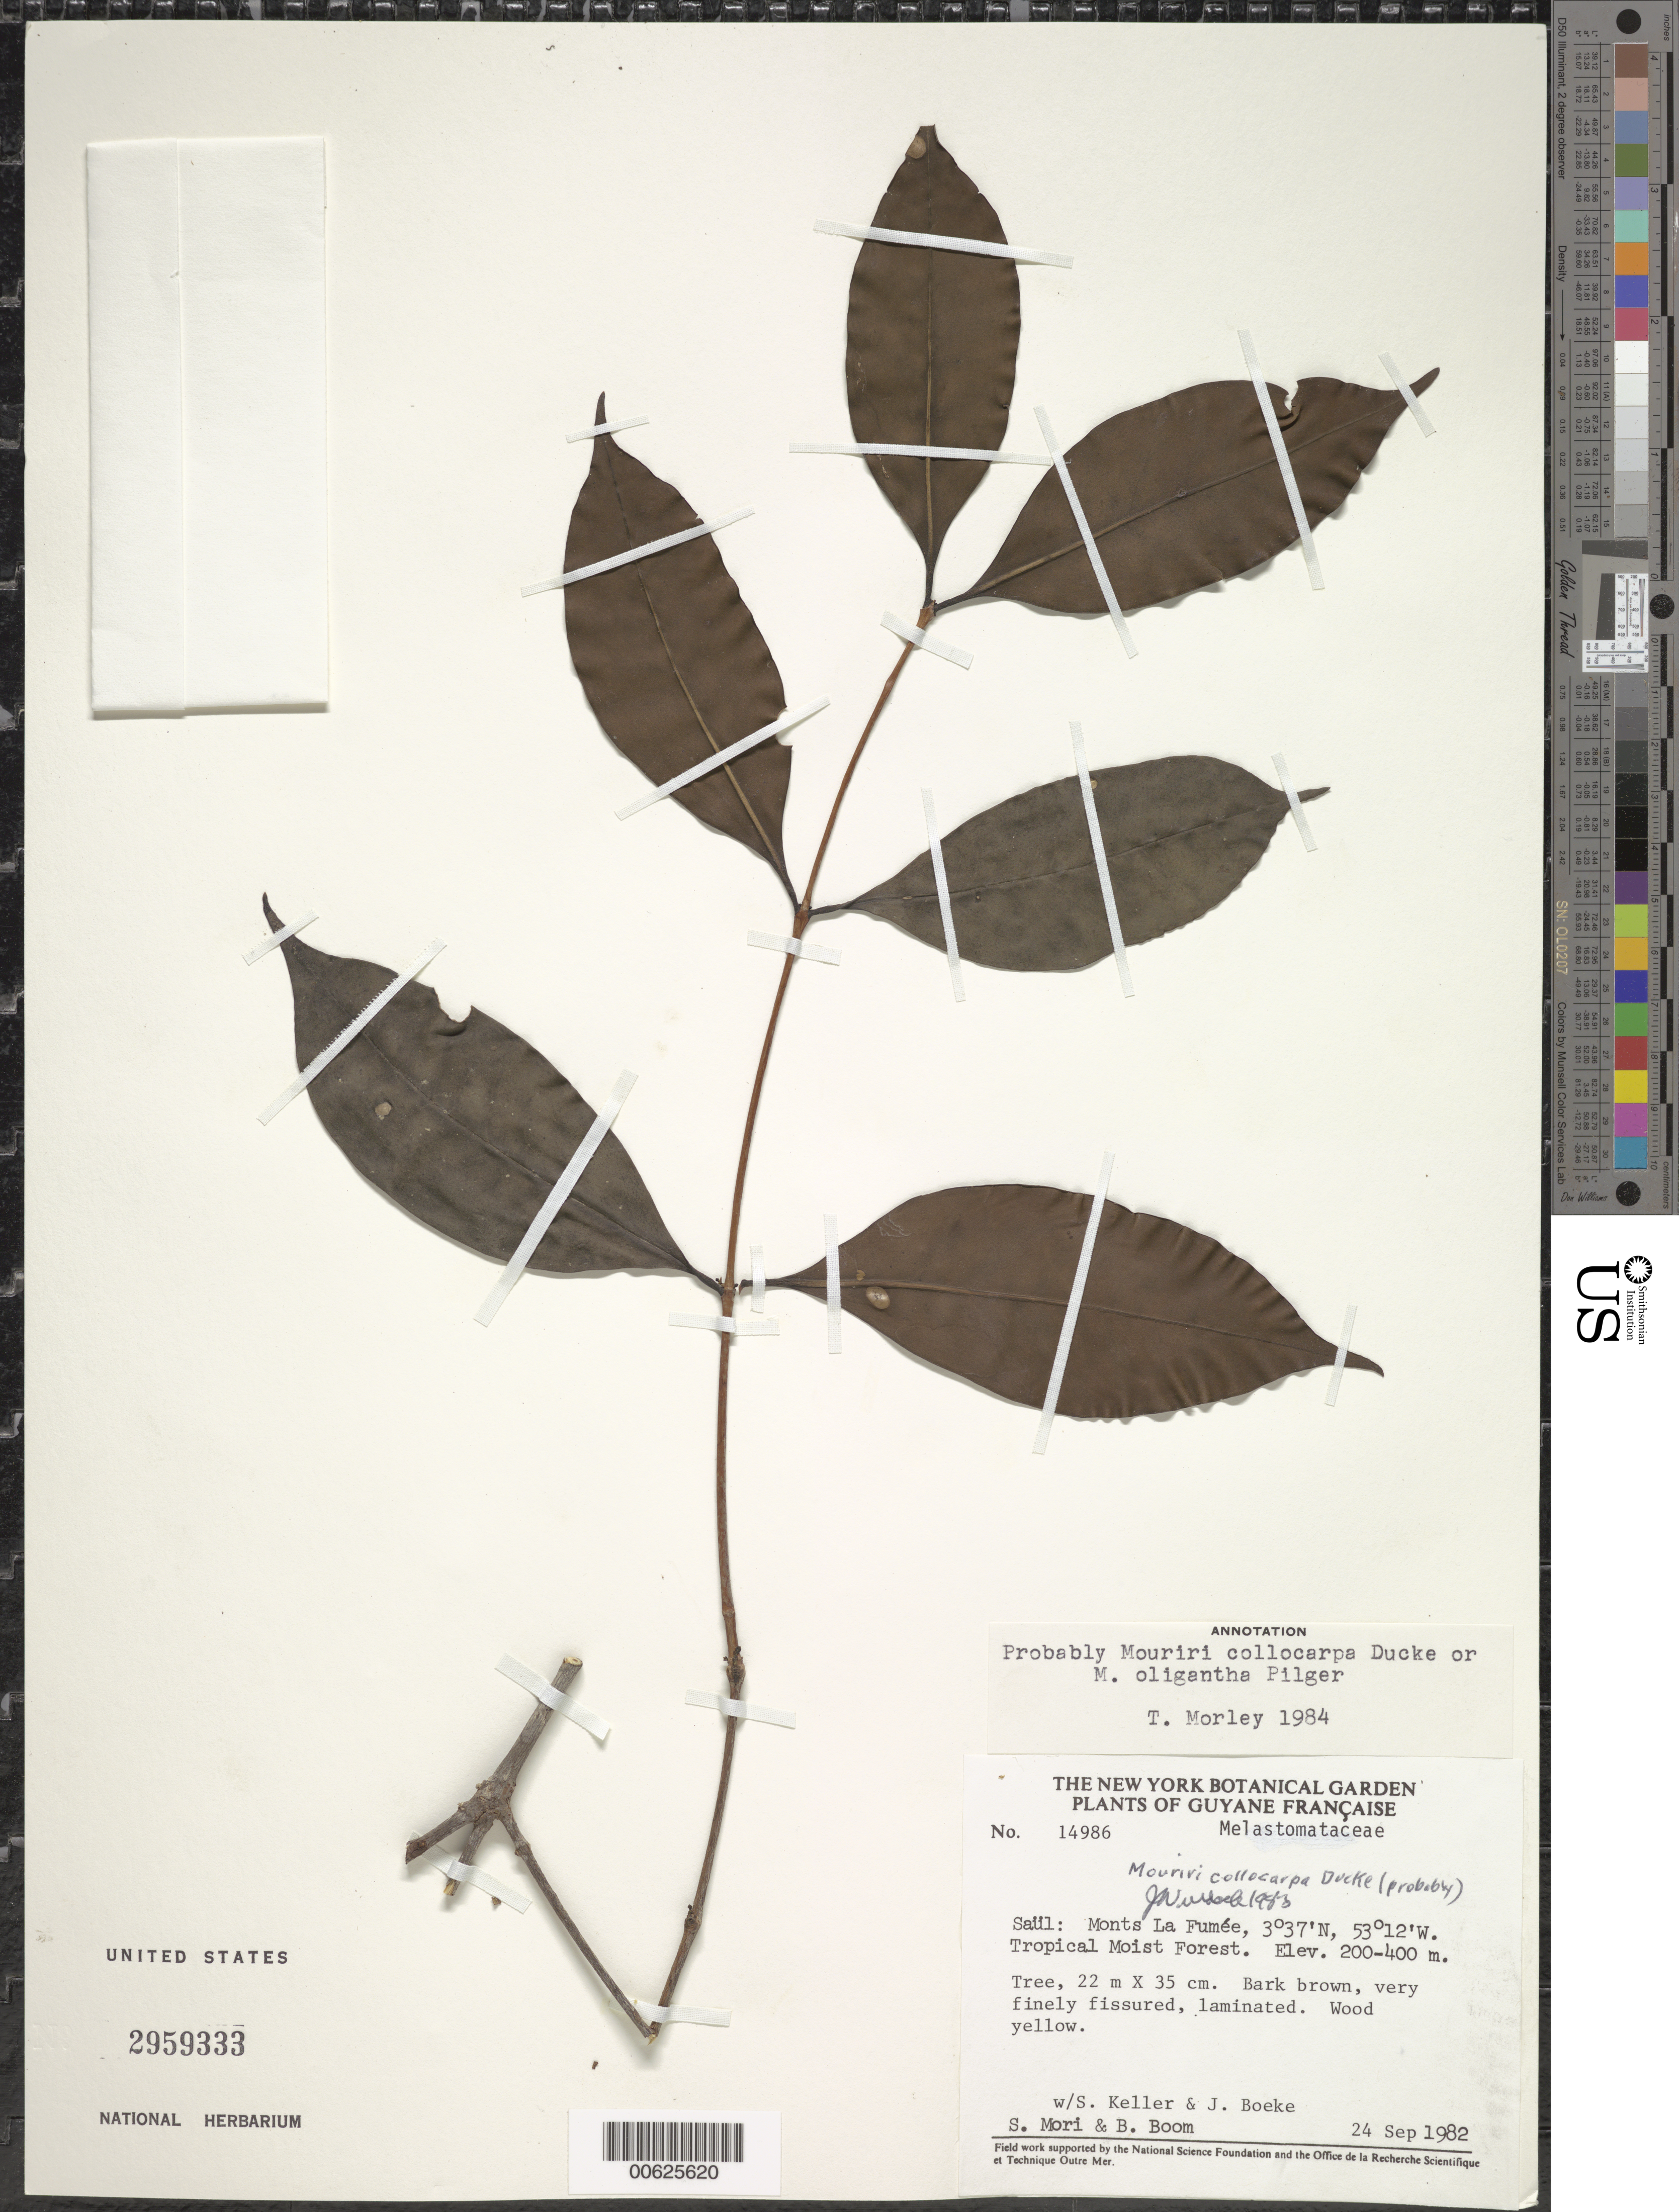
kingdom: Plantae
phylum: Tracheophyta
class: Magnoliopsida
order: Myrtales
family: Melastomataceae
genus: Mouriri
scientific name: Mouriri collocarpa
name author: Ducke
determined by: Morley, T.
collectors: S. Mori & B. M. Boom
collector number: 14986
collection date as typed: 24-Sep-82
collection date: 1982-09-24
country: French Guiana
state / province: Saint-Laurent-du-Maroni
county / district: Saül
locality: Saül, Monts La Fumée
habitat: Tropical moist forest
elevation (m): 200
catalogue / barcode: US 2959333